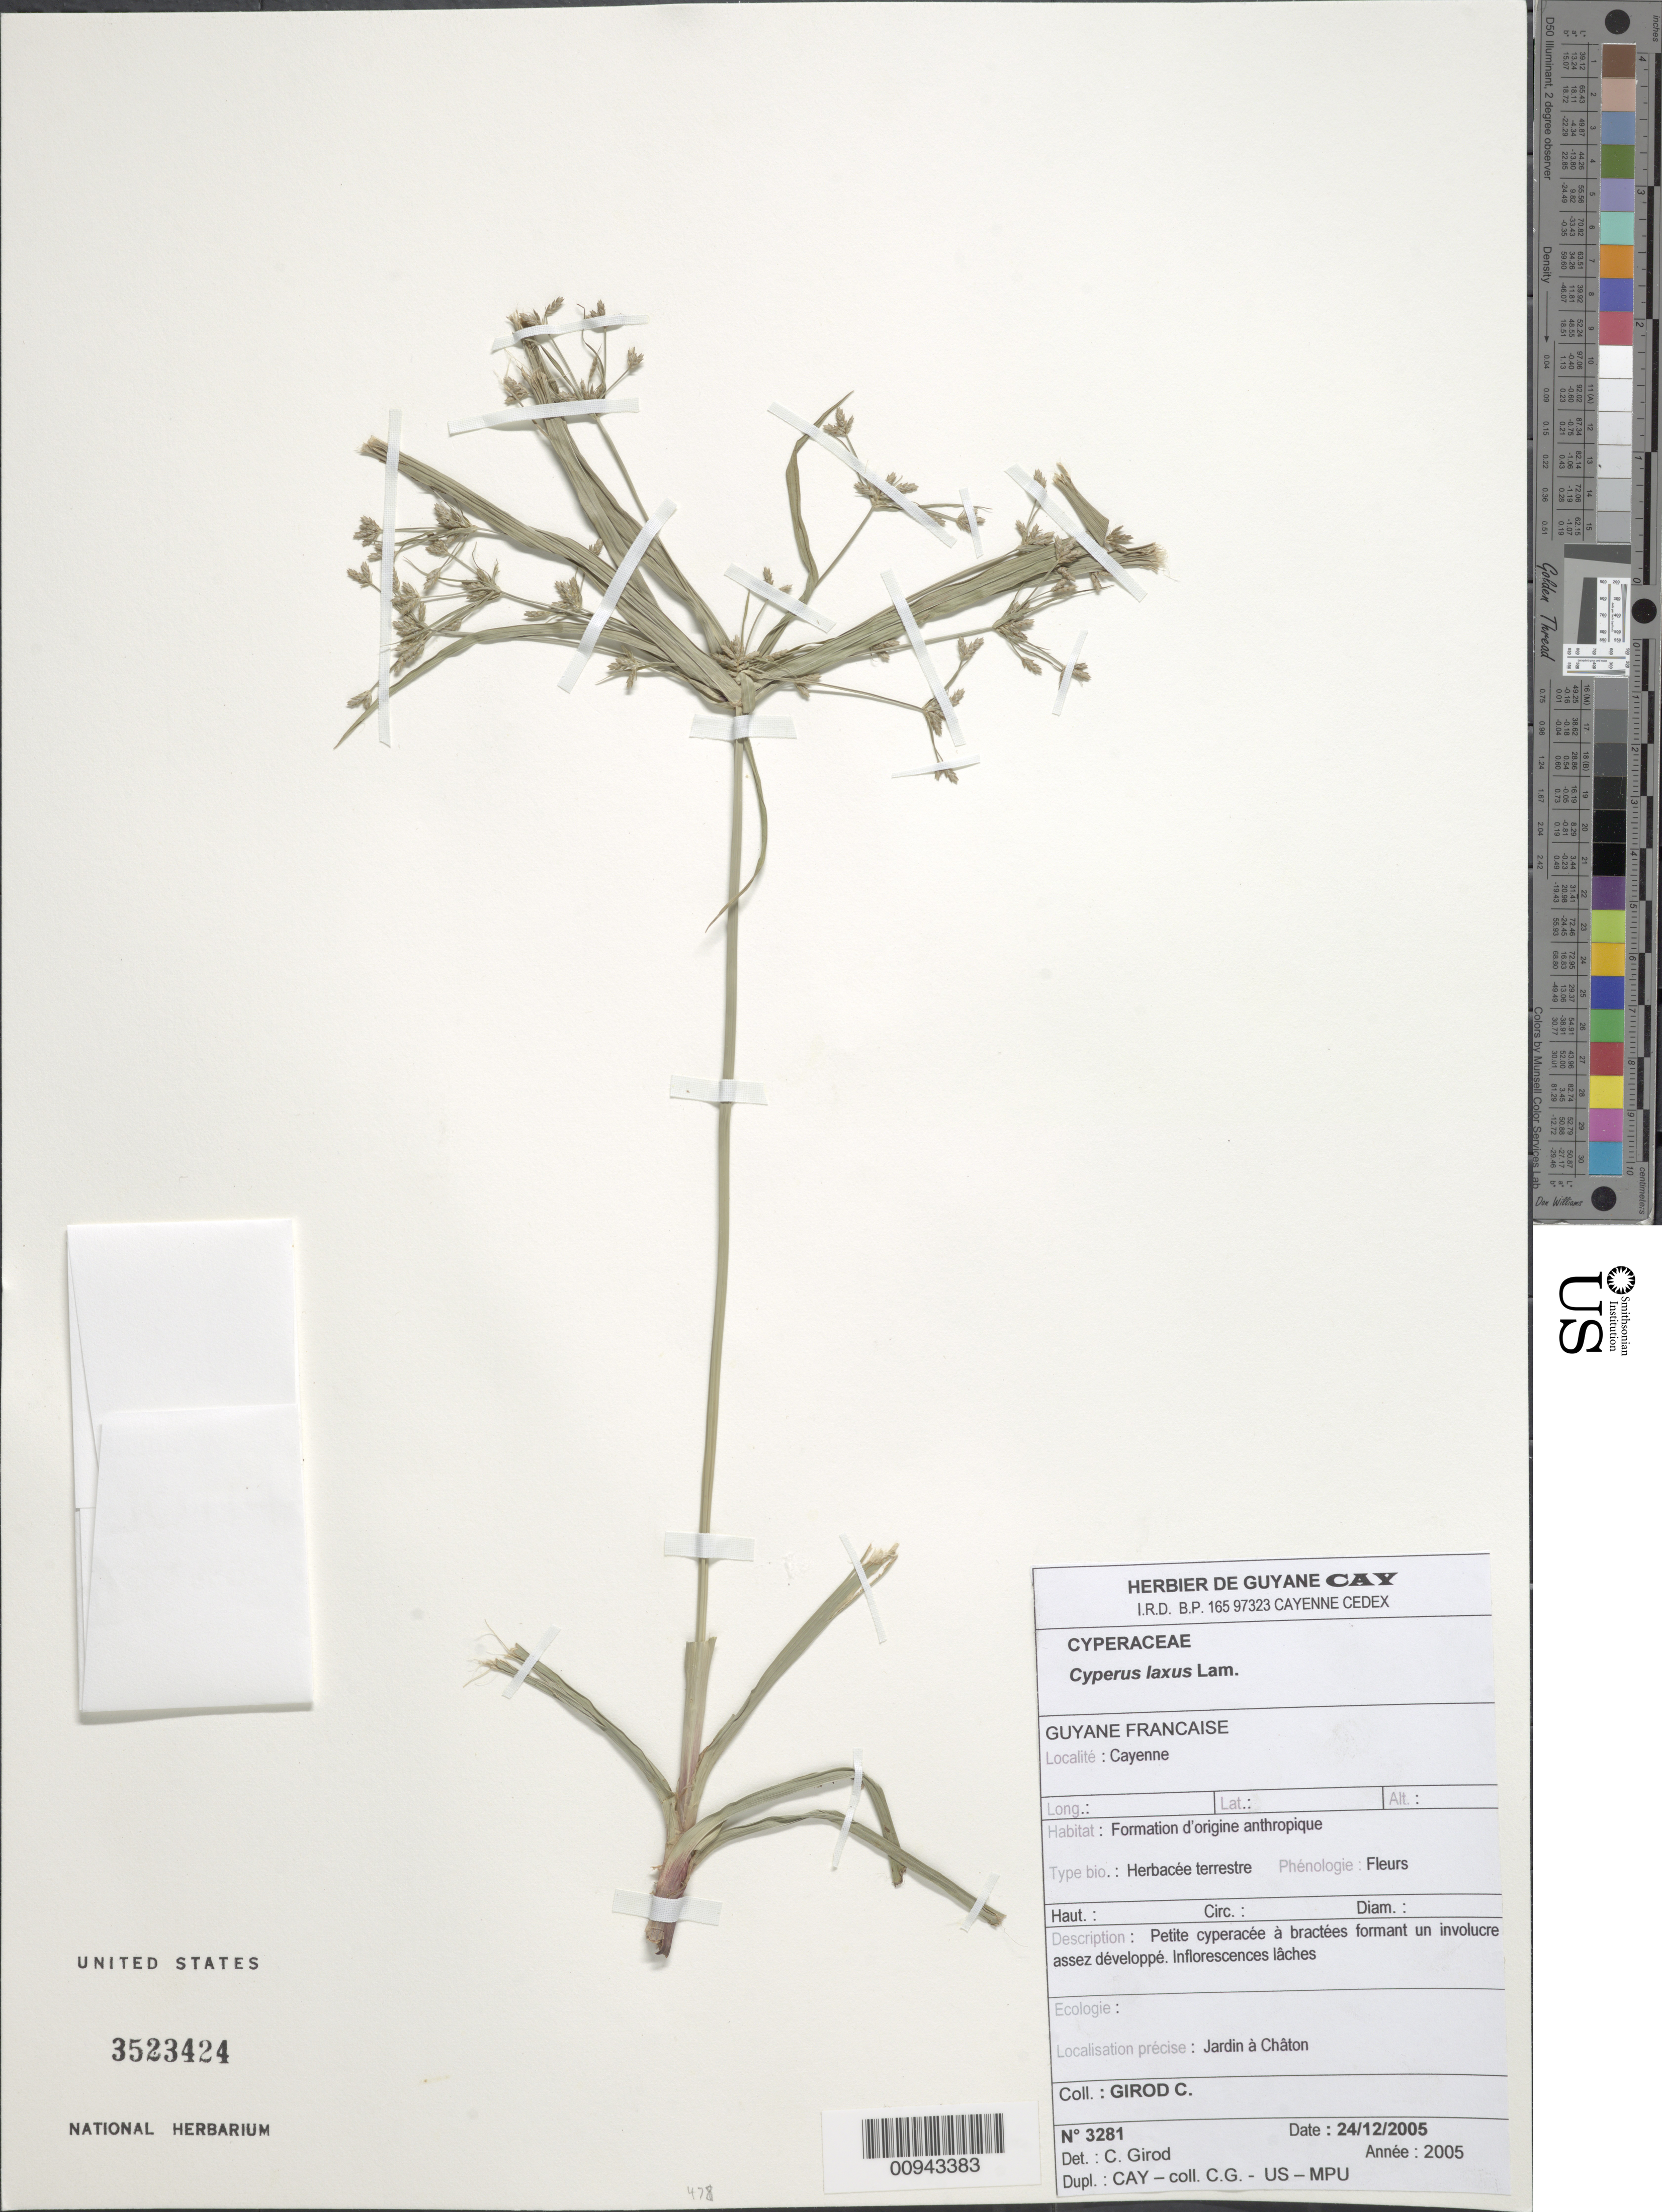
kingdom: Plantae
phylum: Tracheophyta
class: Liliopsida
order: Poales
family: Cyperaceae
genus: Cyperus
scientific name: Cyperus laxus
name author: Lam.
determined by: Girod, C.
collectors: C. Girod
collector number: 3281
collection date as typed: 24-Dec-05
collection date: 2005-12-24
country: French Guiana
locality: Cayenne, Jardin a Châton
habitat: Formation d'origine anthropique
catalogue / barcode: US 3523424